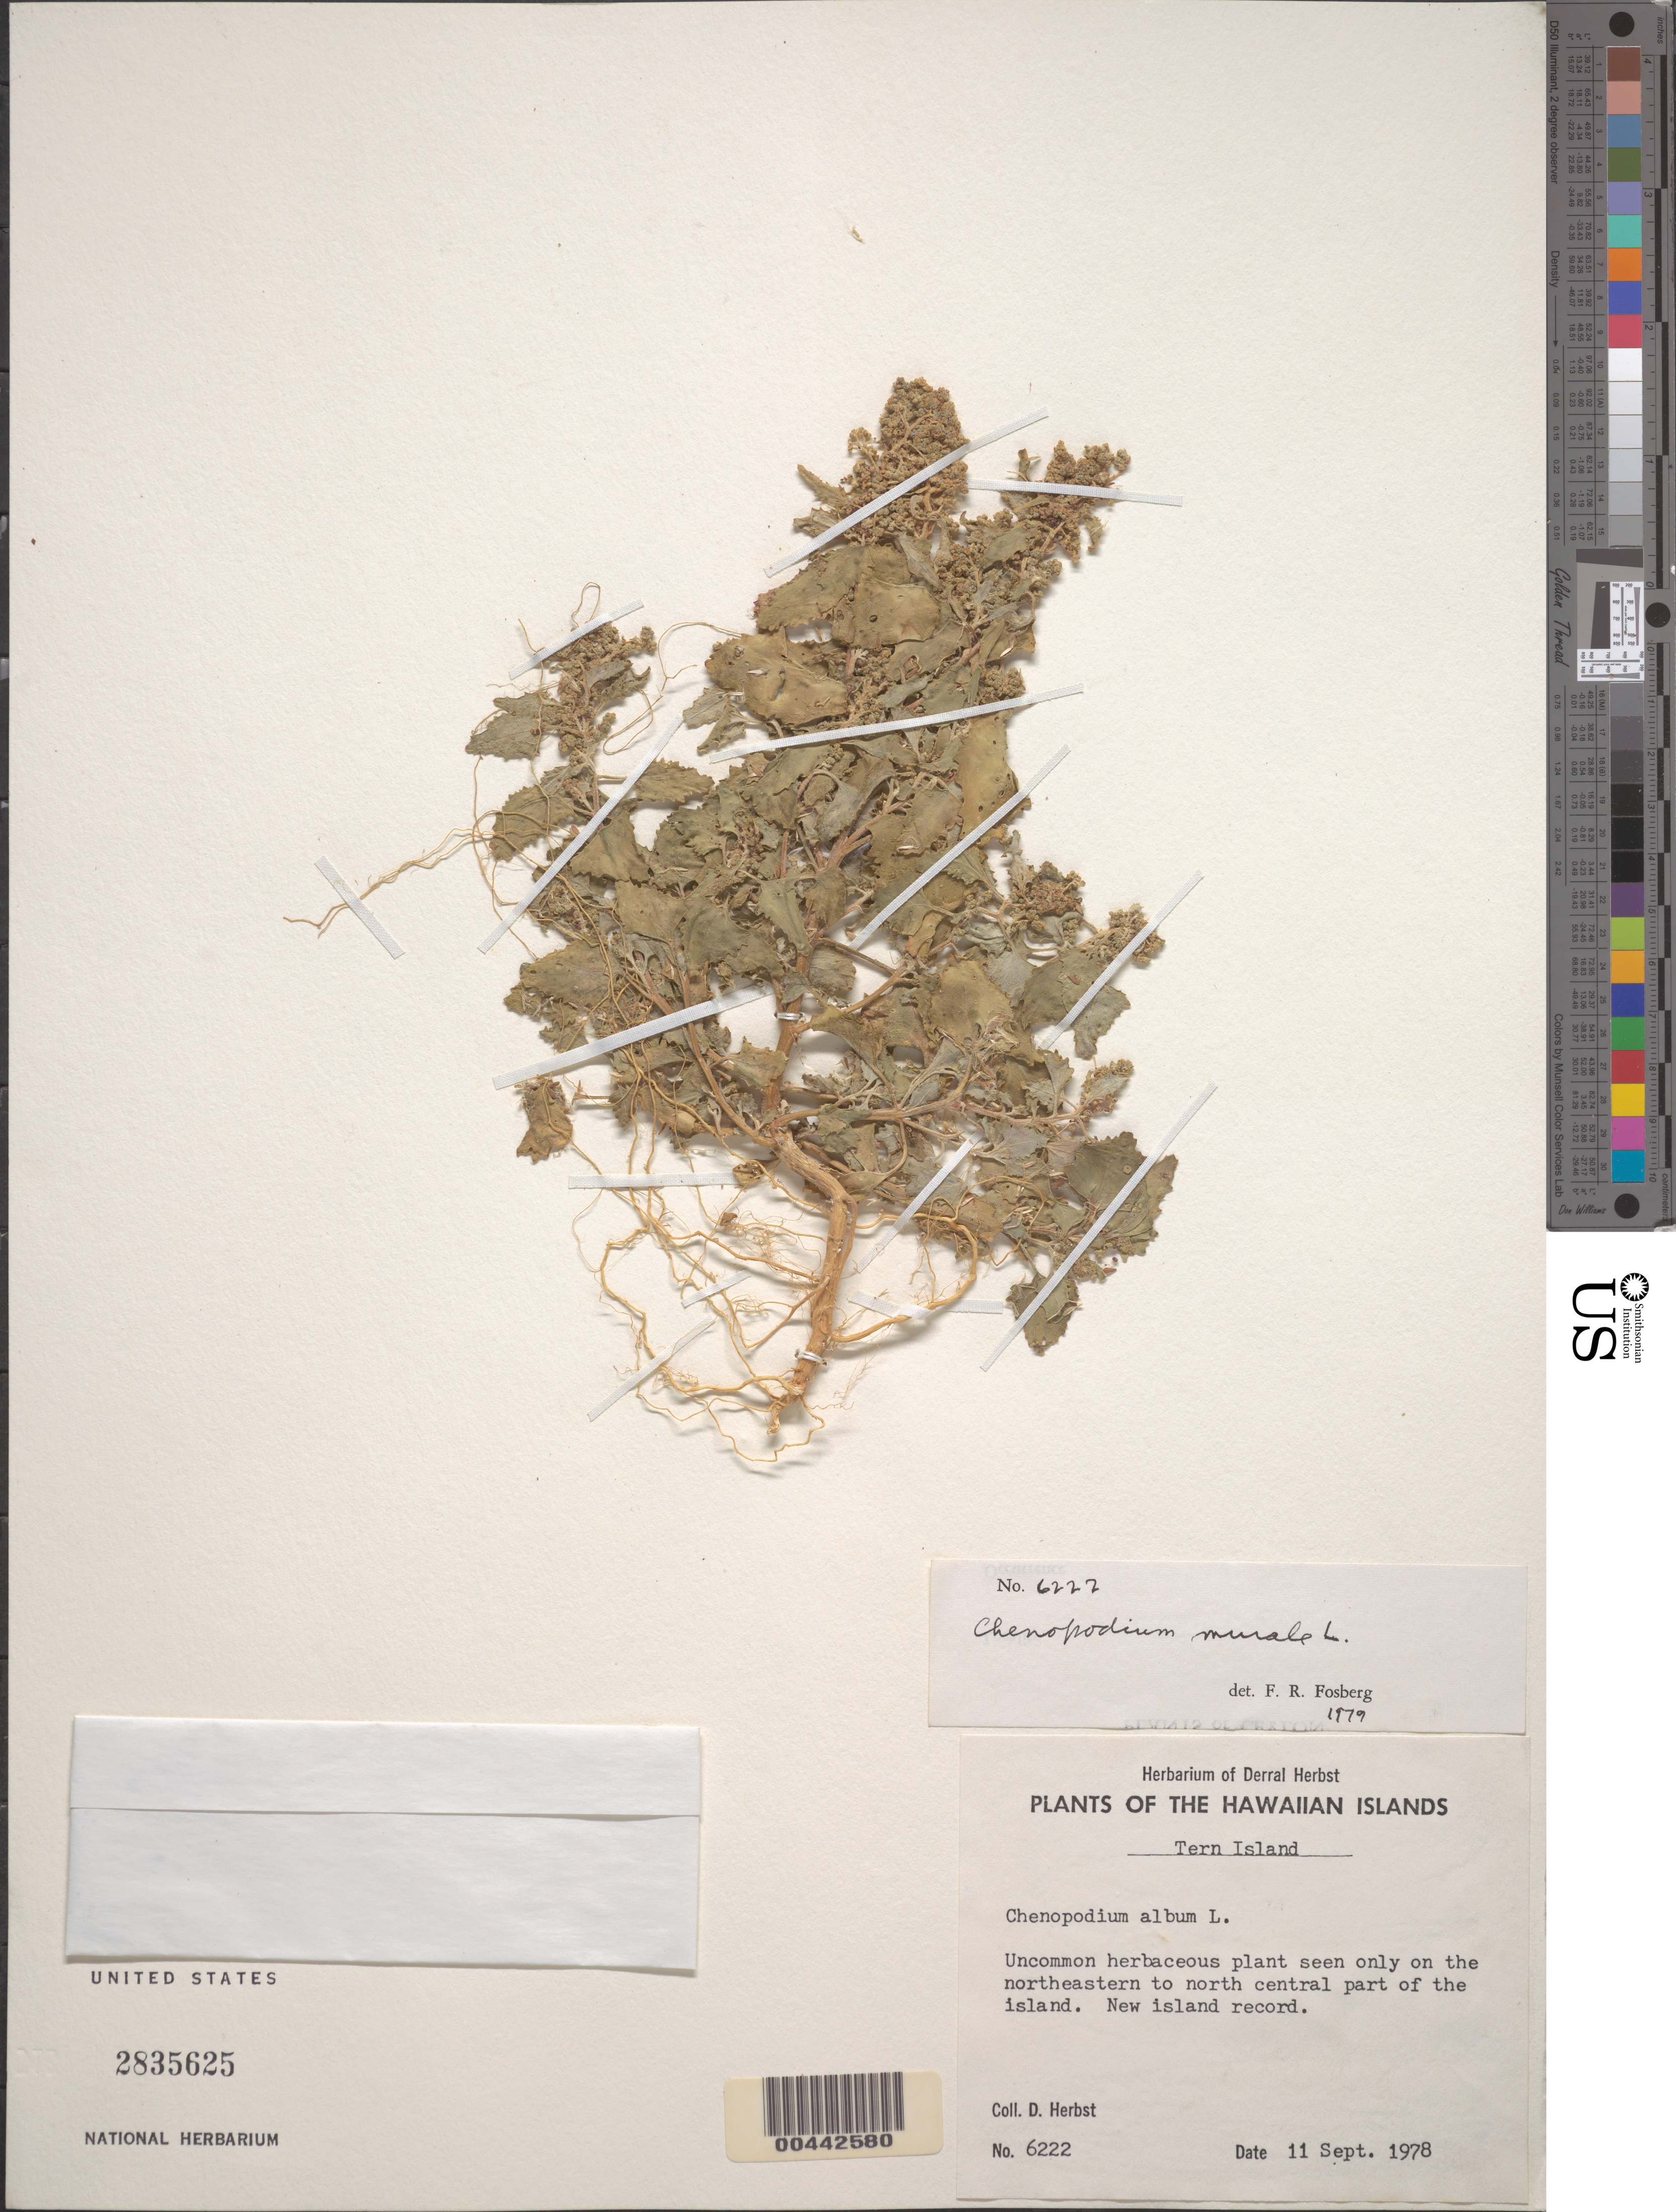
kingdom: Plantae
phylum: Tracheophyta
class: Magnoliopsida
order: Caryophyllales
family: Amaranthaceae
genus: Chenopodiastrum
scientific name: Chenopodiastrum murale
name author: (L.) S. Fuentes et al.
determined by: Wagner, W. L., (BOT), Smithsonian Institution - National Museum of Natural History (UNITED STATES)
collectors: D. R. Herbst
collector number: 6222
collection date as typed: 11 Sep 1978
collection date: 1978-09-11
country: United States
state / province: Hawaii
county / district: Honolulu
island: French Frigate Shoals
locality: Tern Islet, on the northeastern to north central part of the island.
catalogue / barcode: US 2835625